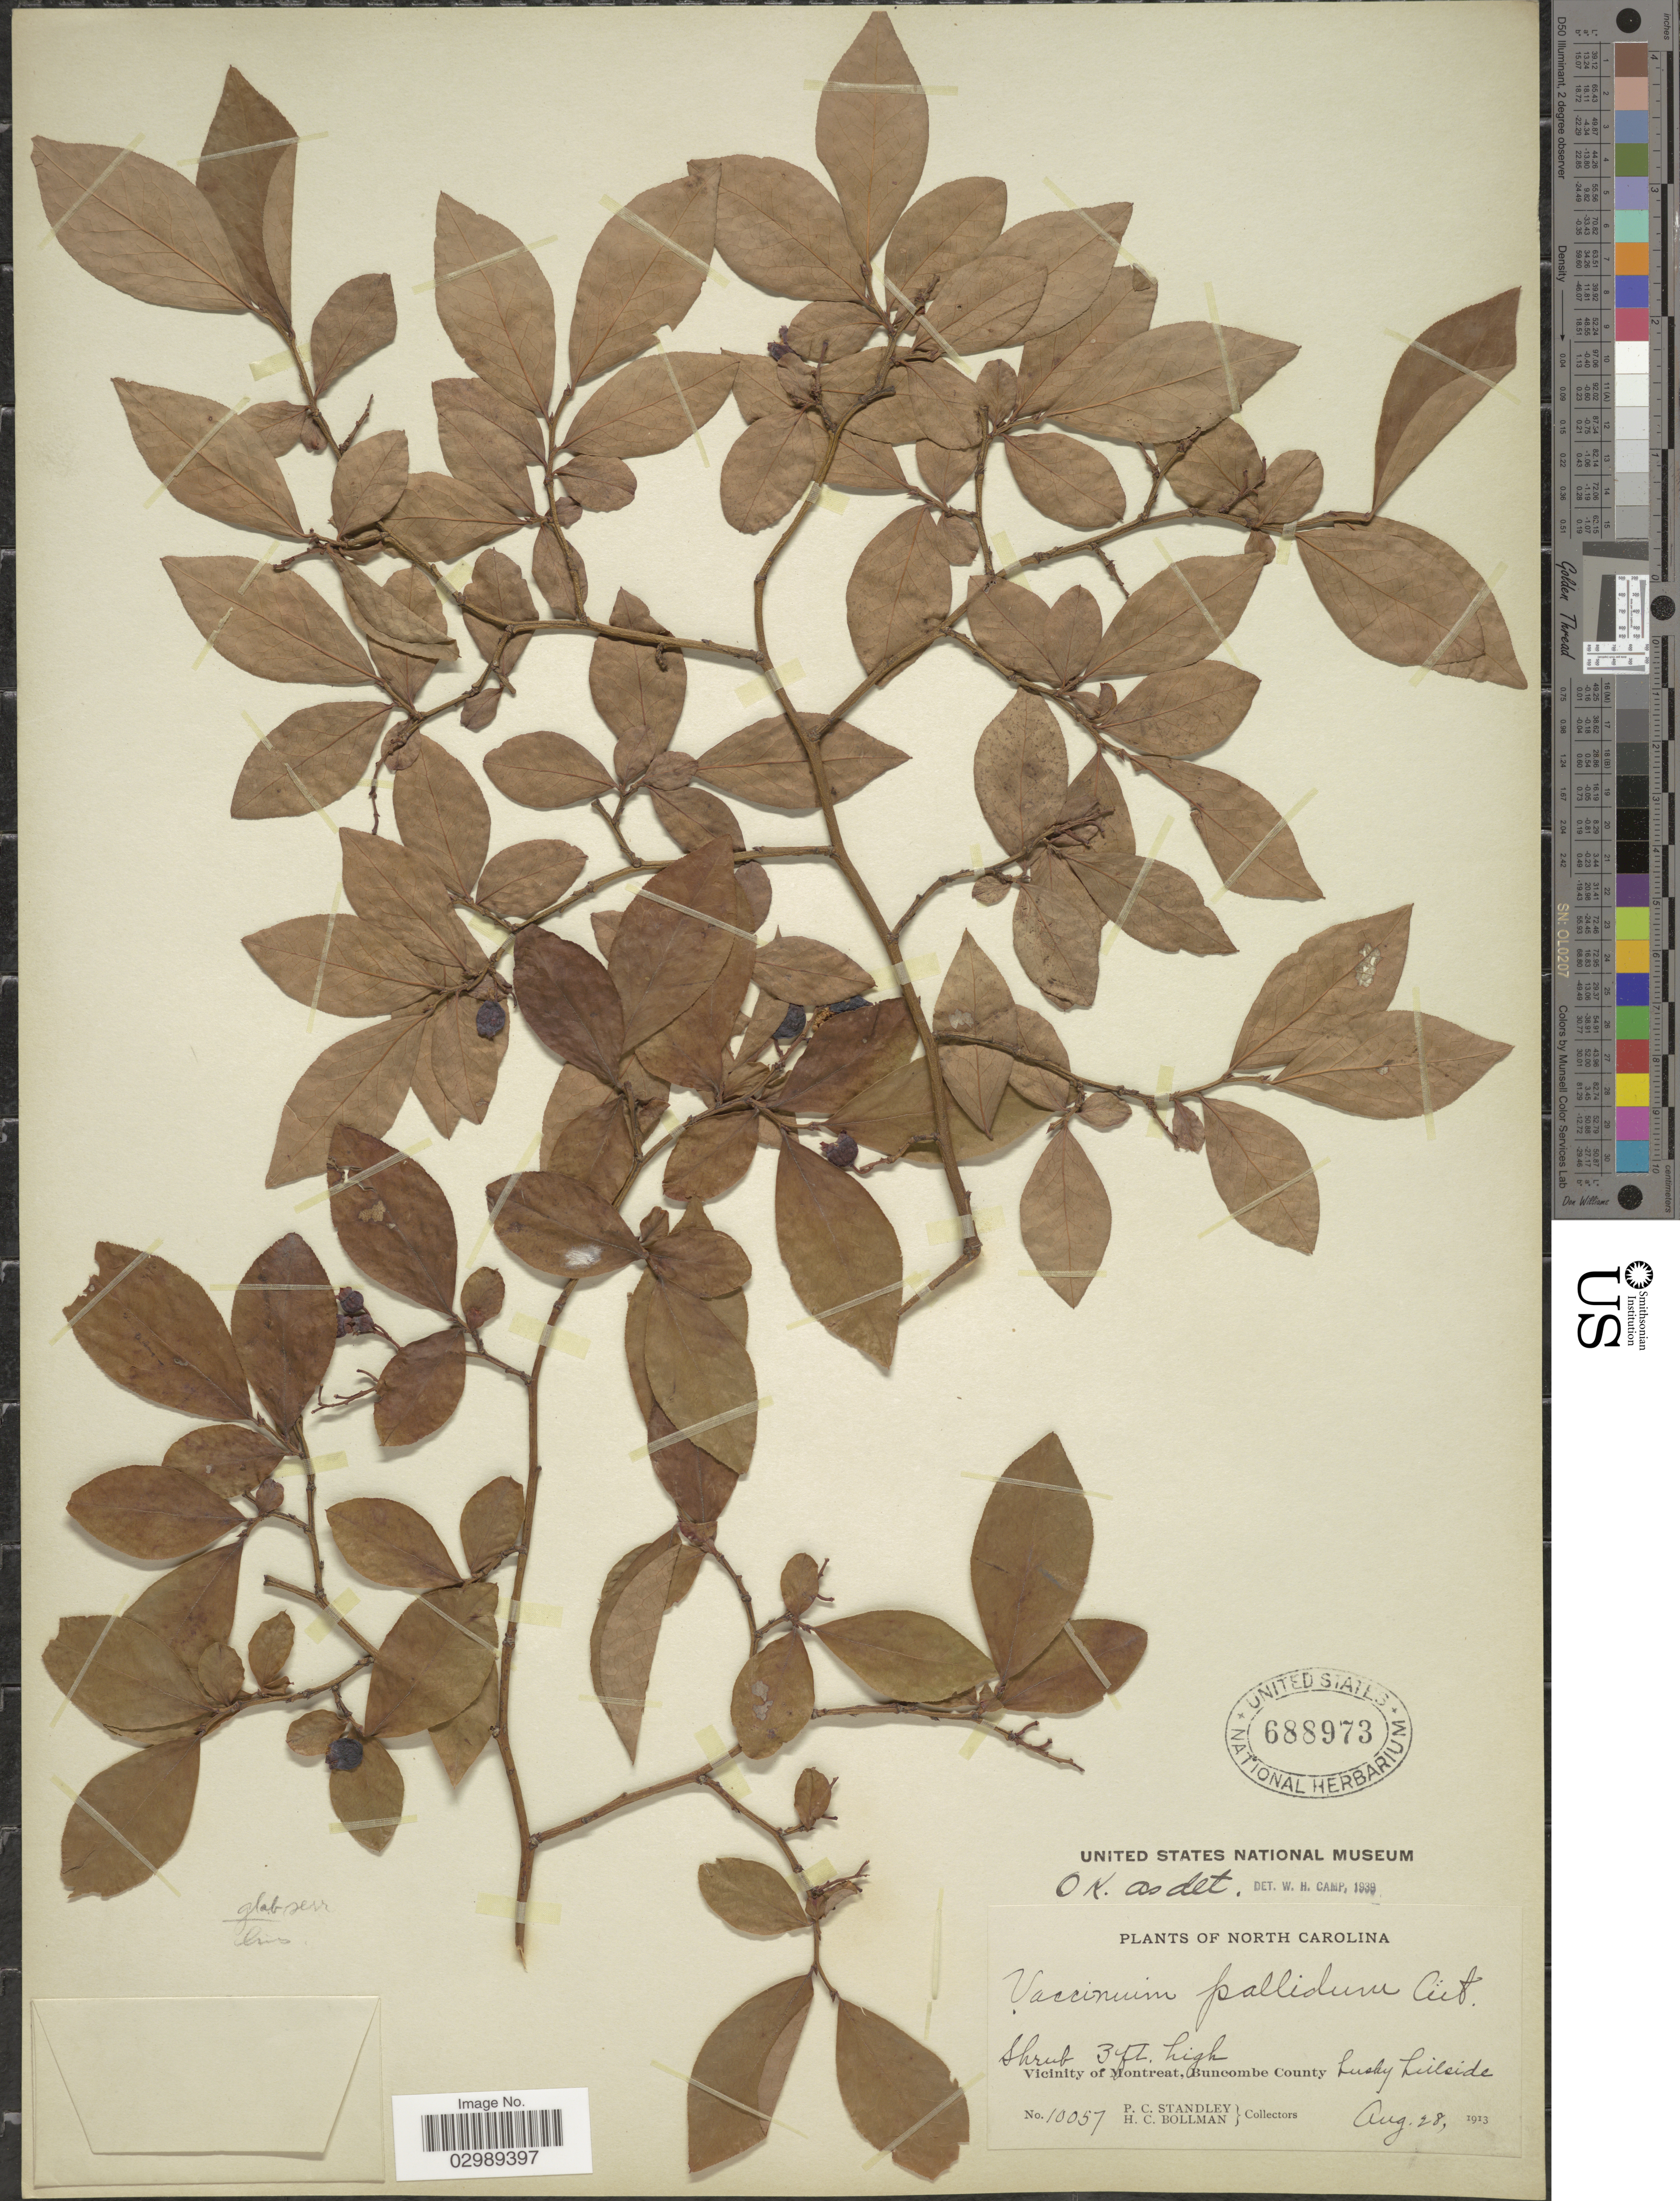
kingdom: Plantae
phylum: Tracheophyta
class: Magnoliopsida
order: Ericales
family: Ericaceae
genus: Vaccinium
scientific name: Vaccinium pallidum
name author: Aiton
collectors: P. C. Standley & H. C. Bollman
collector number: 10057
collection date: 1913-08-28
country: United States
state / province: North Carolina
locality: Vicinity of Montreat, Buncombe County.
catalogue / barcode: US 688973